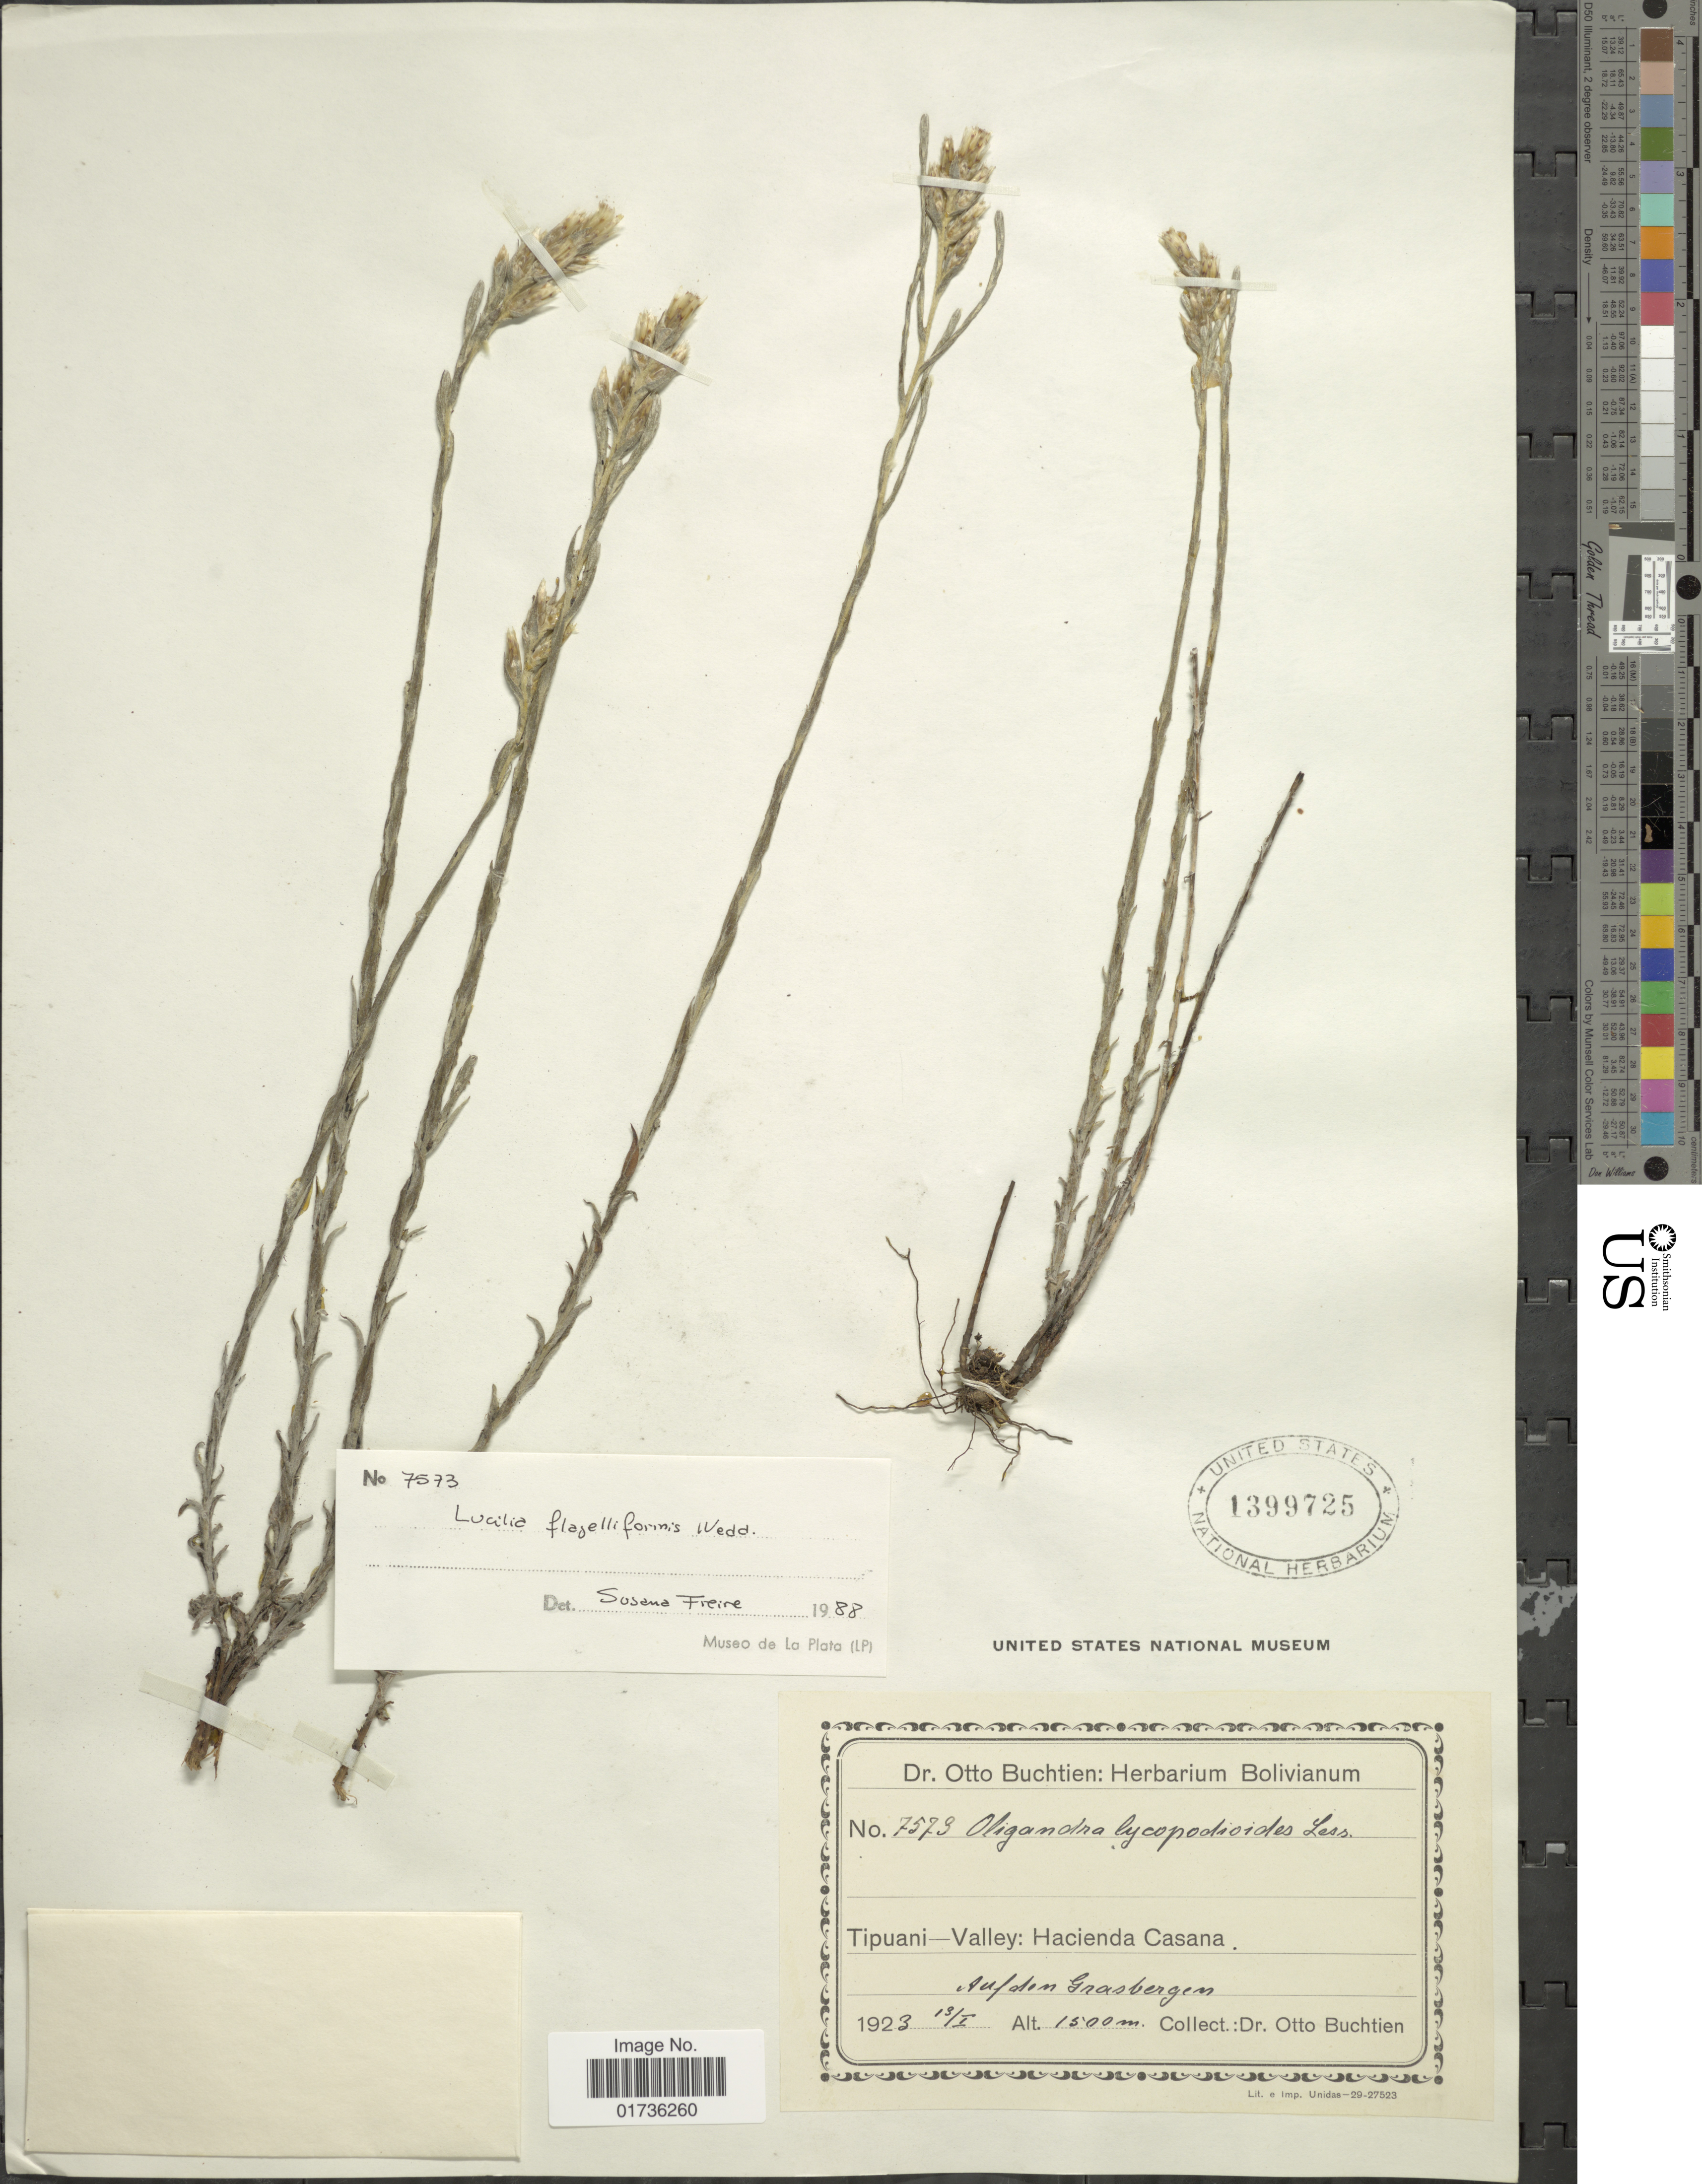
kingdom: Plantae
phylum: Tracheophyta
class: Magnoliopsida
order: Asterales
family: Asteraceae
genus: Lucilia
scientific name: Lucilia flagelliformis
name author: Wedd.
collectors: O. Buchtien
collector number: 7573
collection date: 1923-01-13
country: Bolivia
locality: Tipuani-Valley: Hacienda Casana, Auf den Grasbergen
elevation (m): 1500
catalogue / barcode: US 1399725